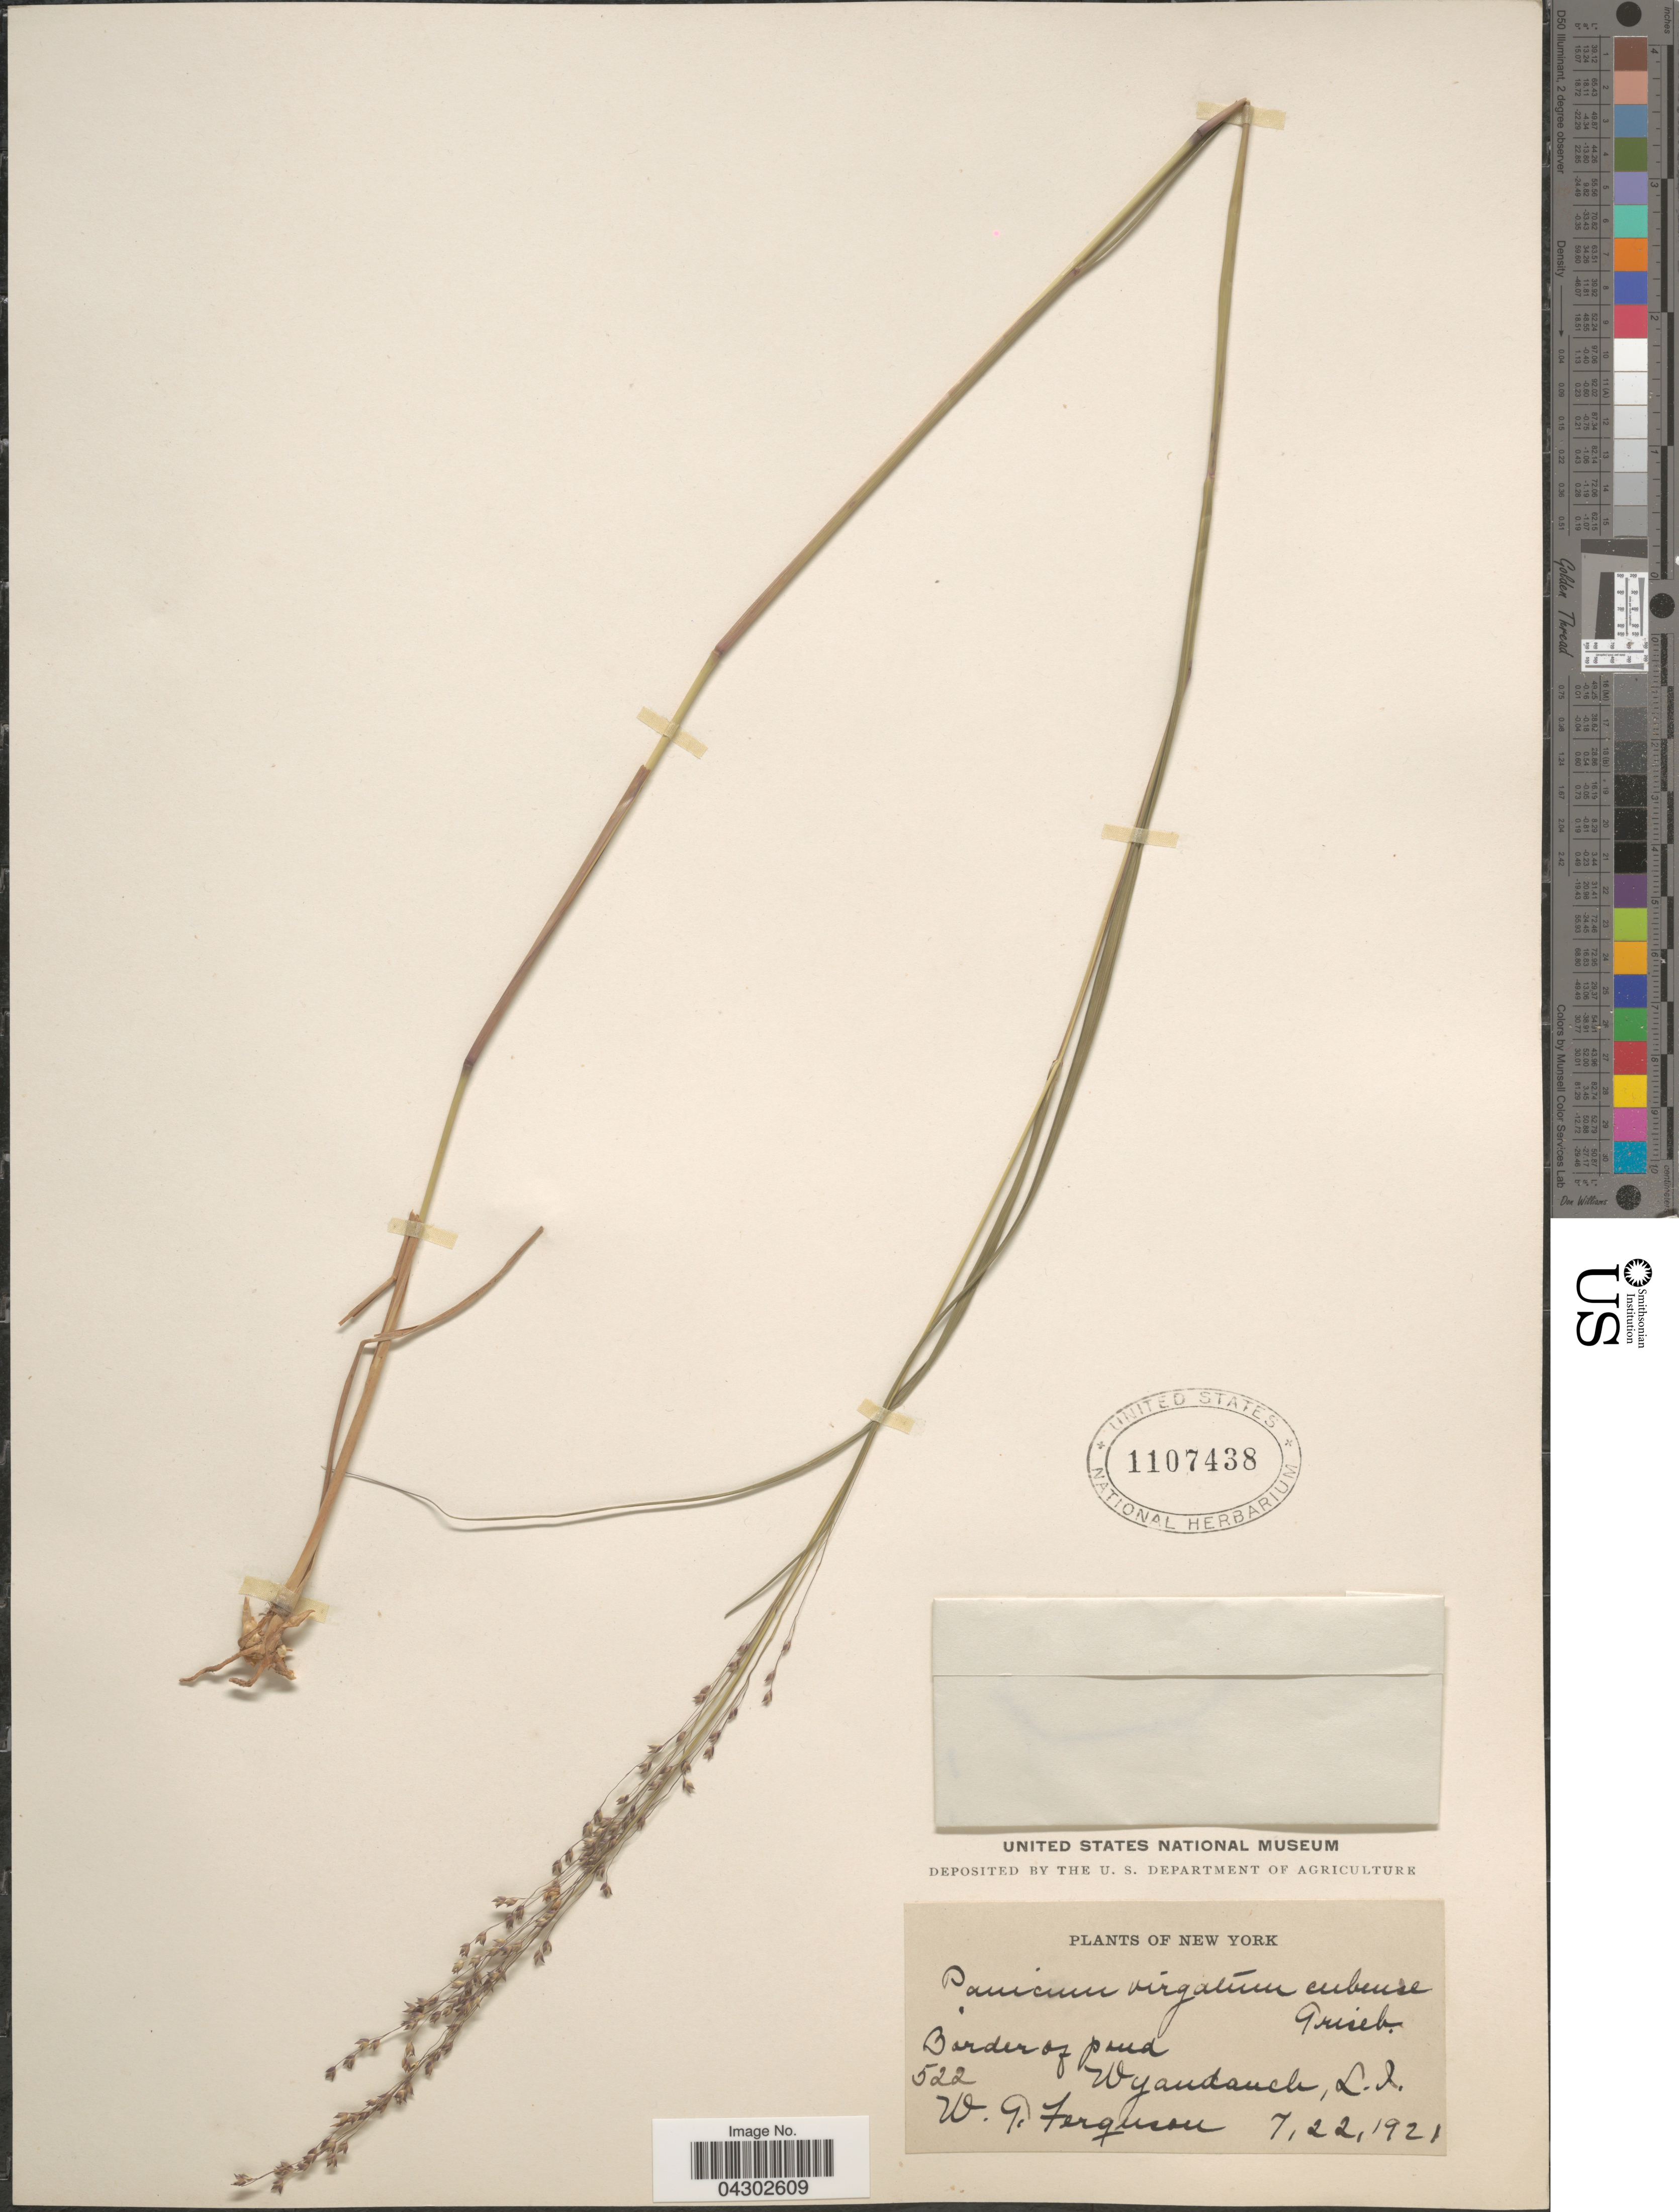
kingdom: Plantae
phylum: Tracheophyta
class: Liliopsida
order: Poales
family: Poaceae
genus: Panicum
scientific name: Panicum virgatum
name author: L.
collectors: W. Ferguson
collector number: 522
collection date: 1921-07-22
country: United States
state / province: New York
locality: Border of pond, Wyandanch, L. I.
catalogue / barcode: US 1107438